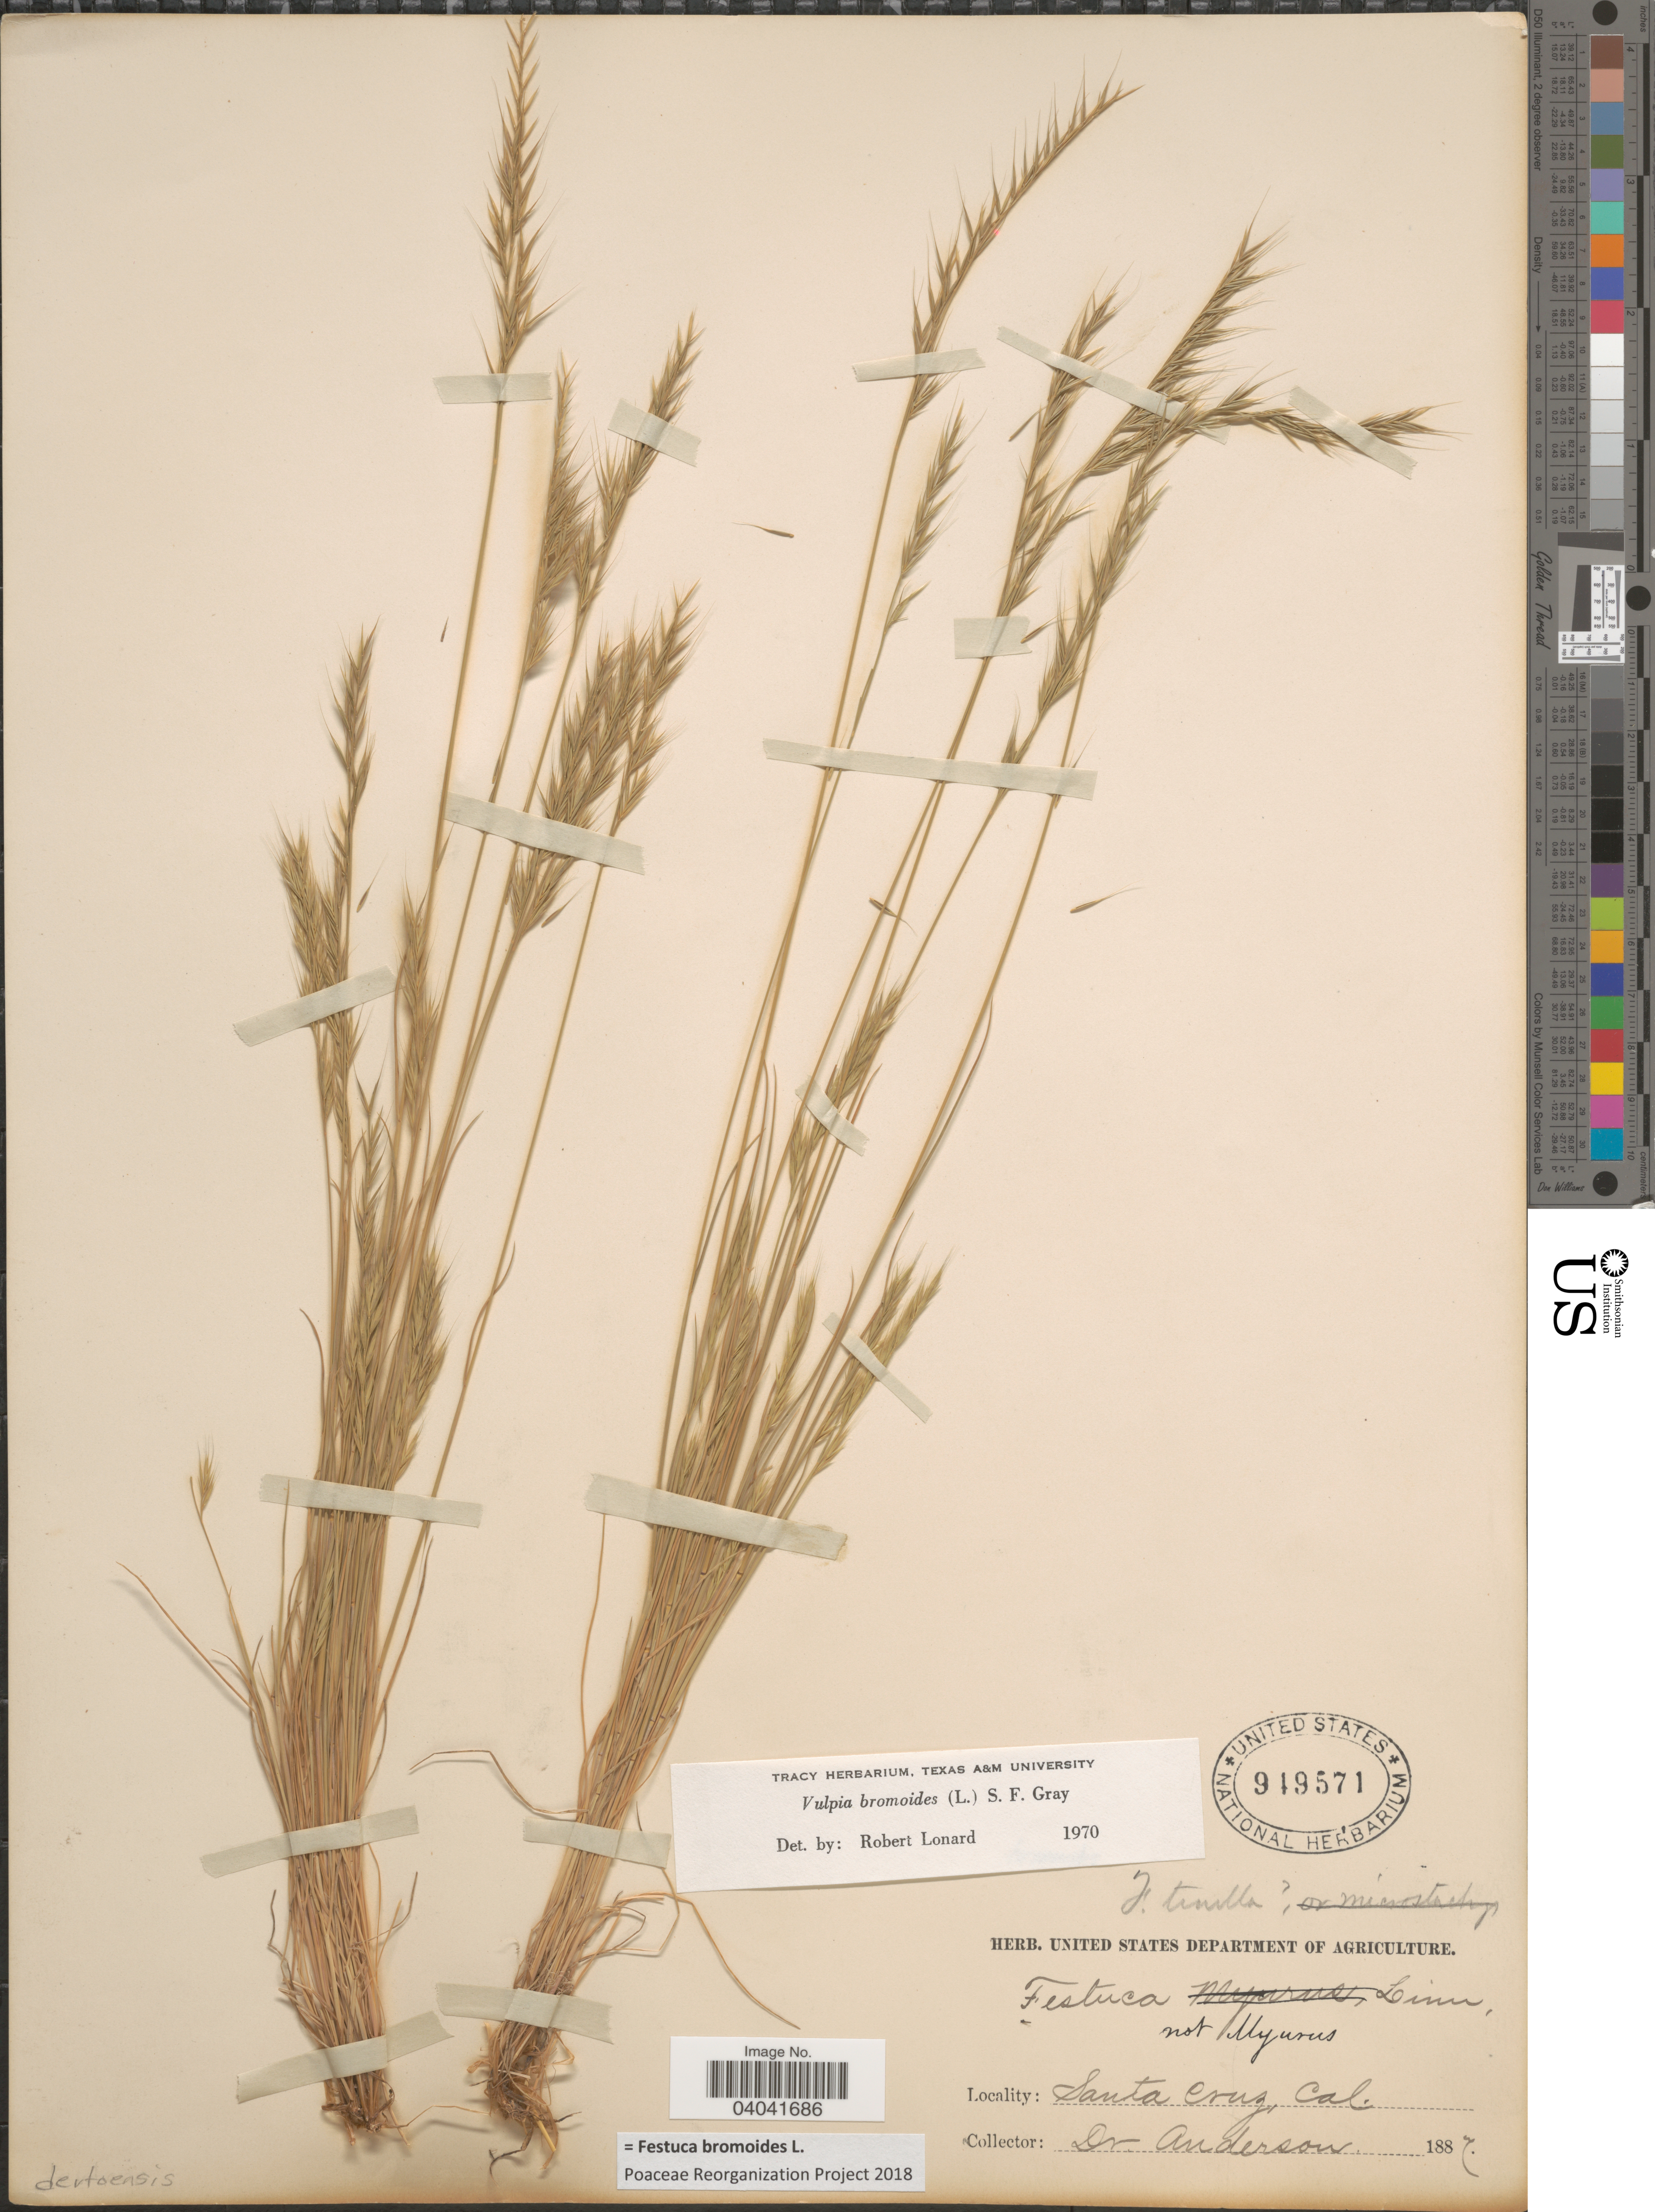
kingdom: Plantae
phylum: Tracheophyta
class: Liliopsida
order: Poales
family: Poaceae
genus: Festuca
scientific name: Festuca bromoides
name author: L.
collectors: -. Anderson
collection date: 1887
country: United States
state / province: California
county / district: Santa Cruz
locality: Santa Cruz.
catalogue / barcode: US 949571